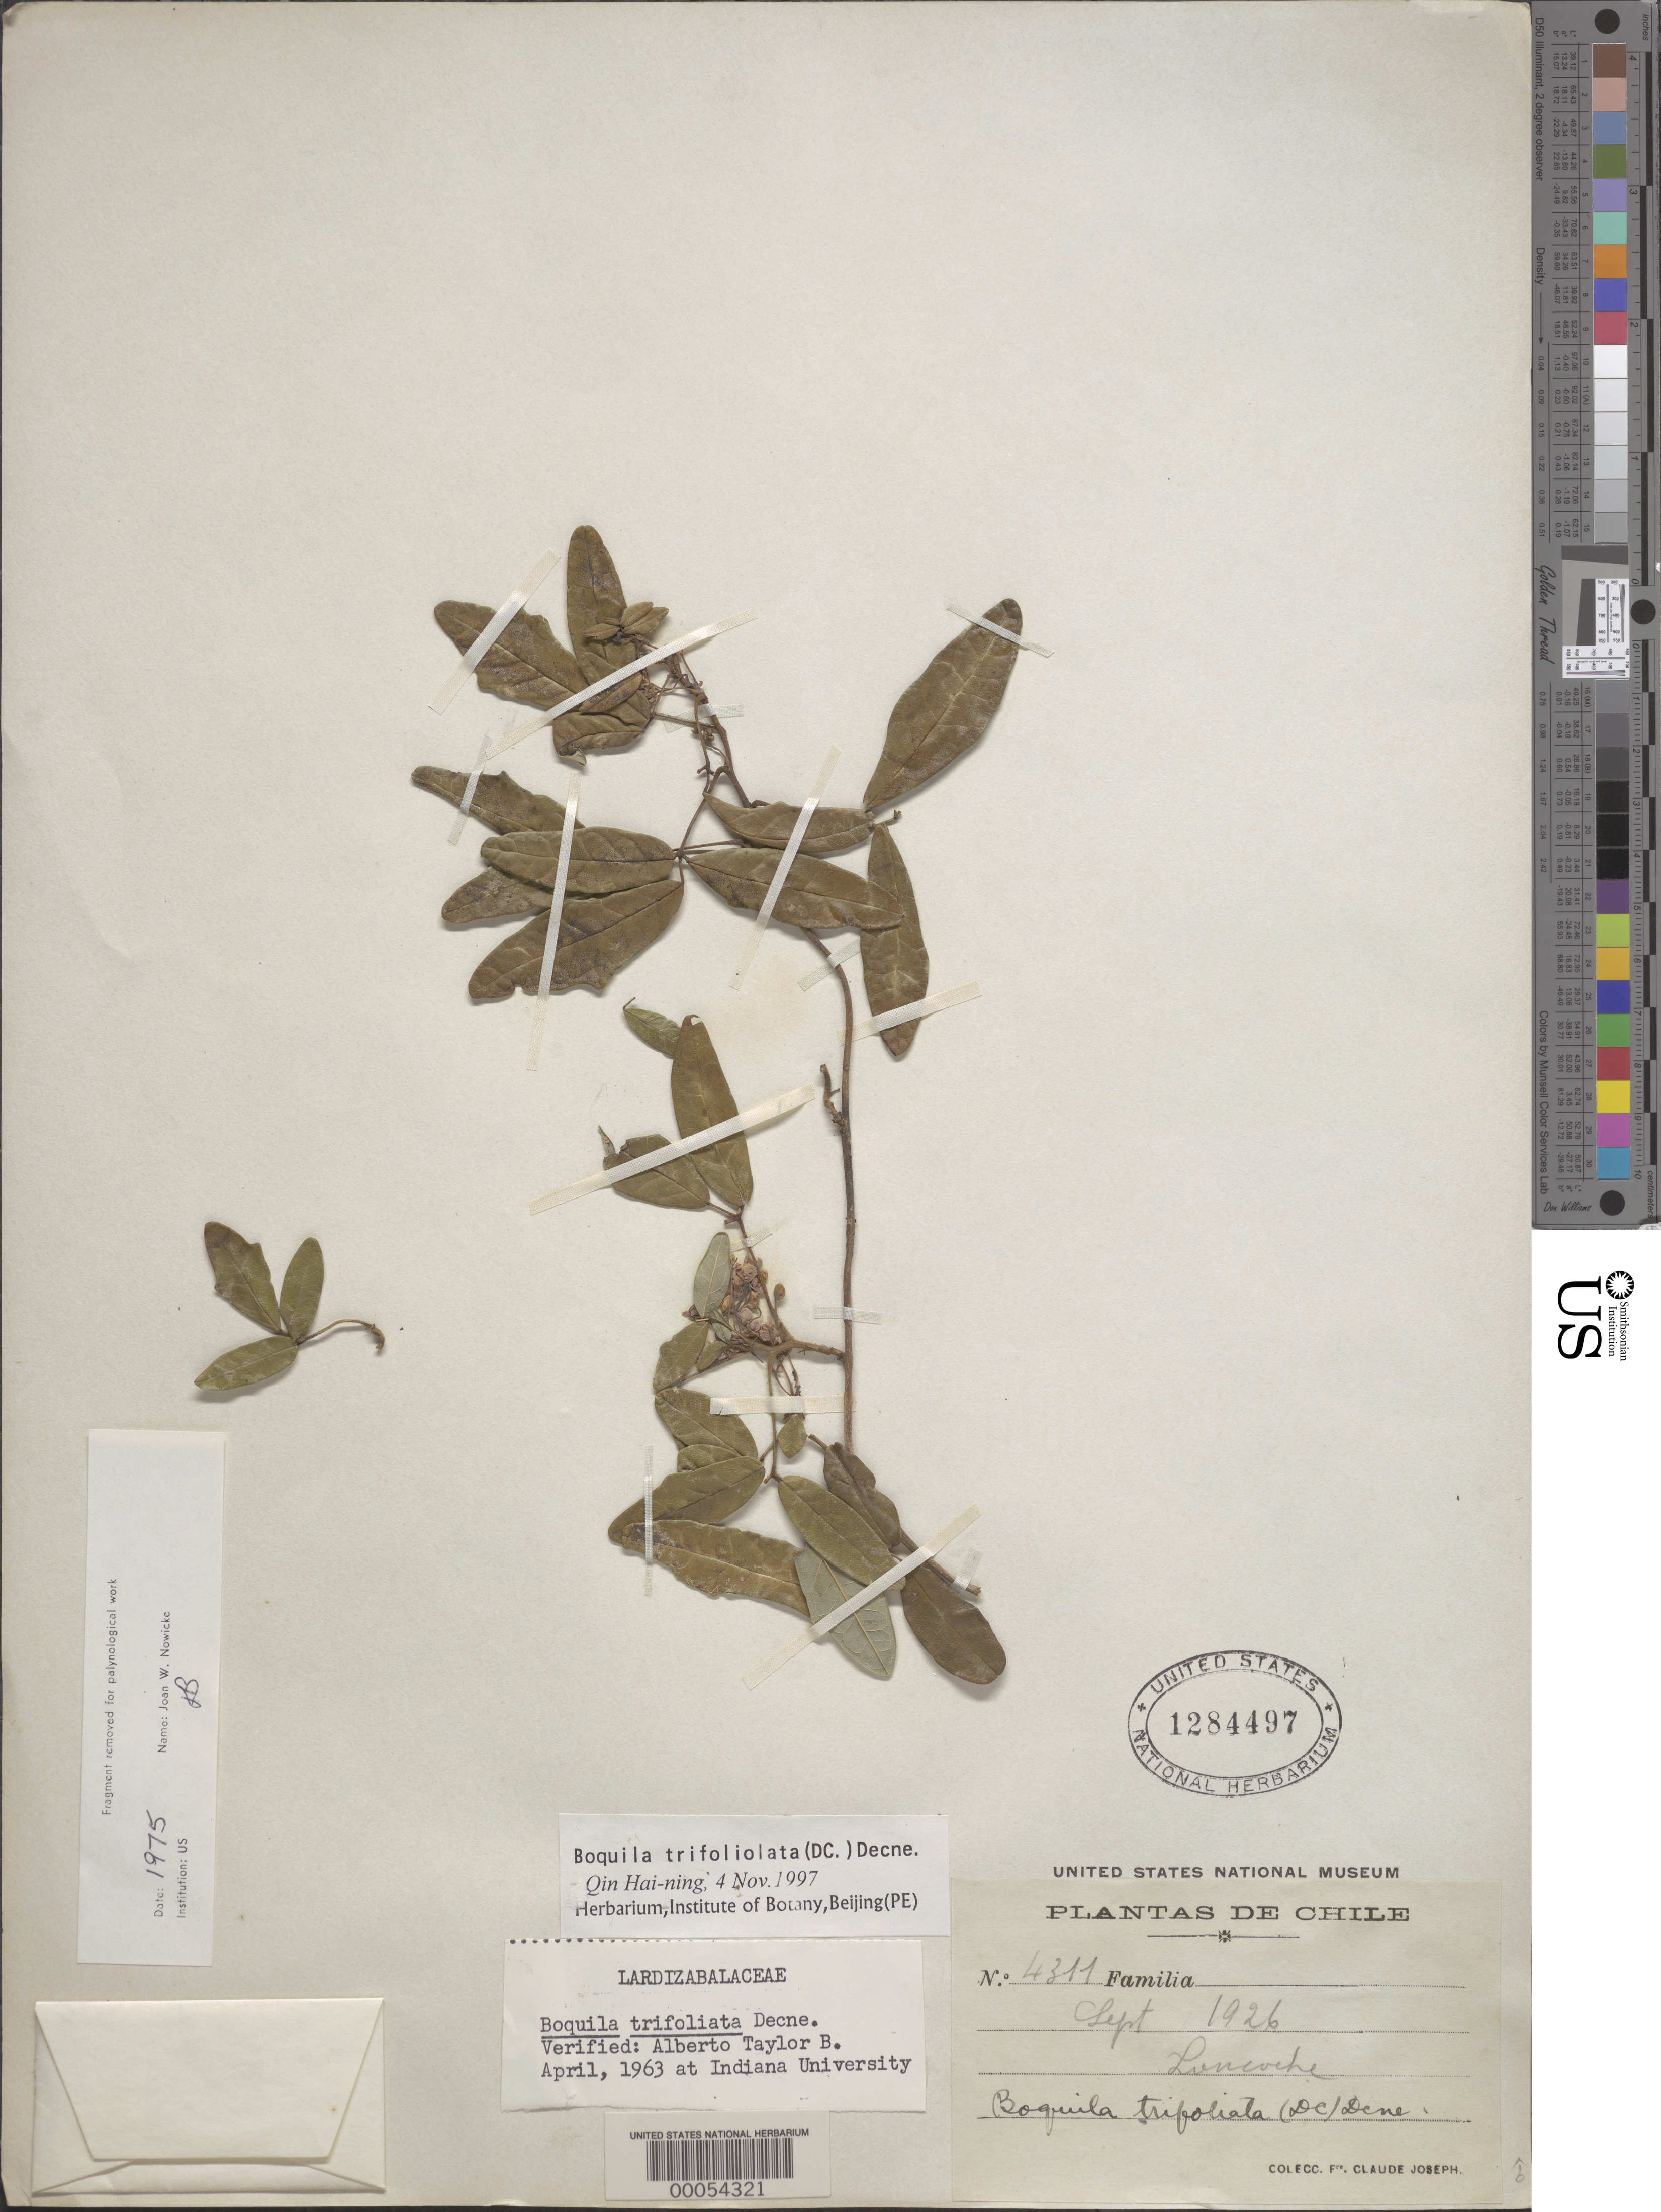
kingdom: Plantae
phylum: Tracheophyta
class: Magnoliopsida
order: Ranunculales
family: Lardizabalaceae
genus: Boquila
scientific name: Boquila trifoliolata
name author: (DC.) Decne.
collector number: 4311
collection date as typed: Sep 1926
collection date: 1926-09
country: Chile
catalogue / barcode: US 1284497